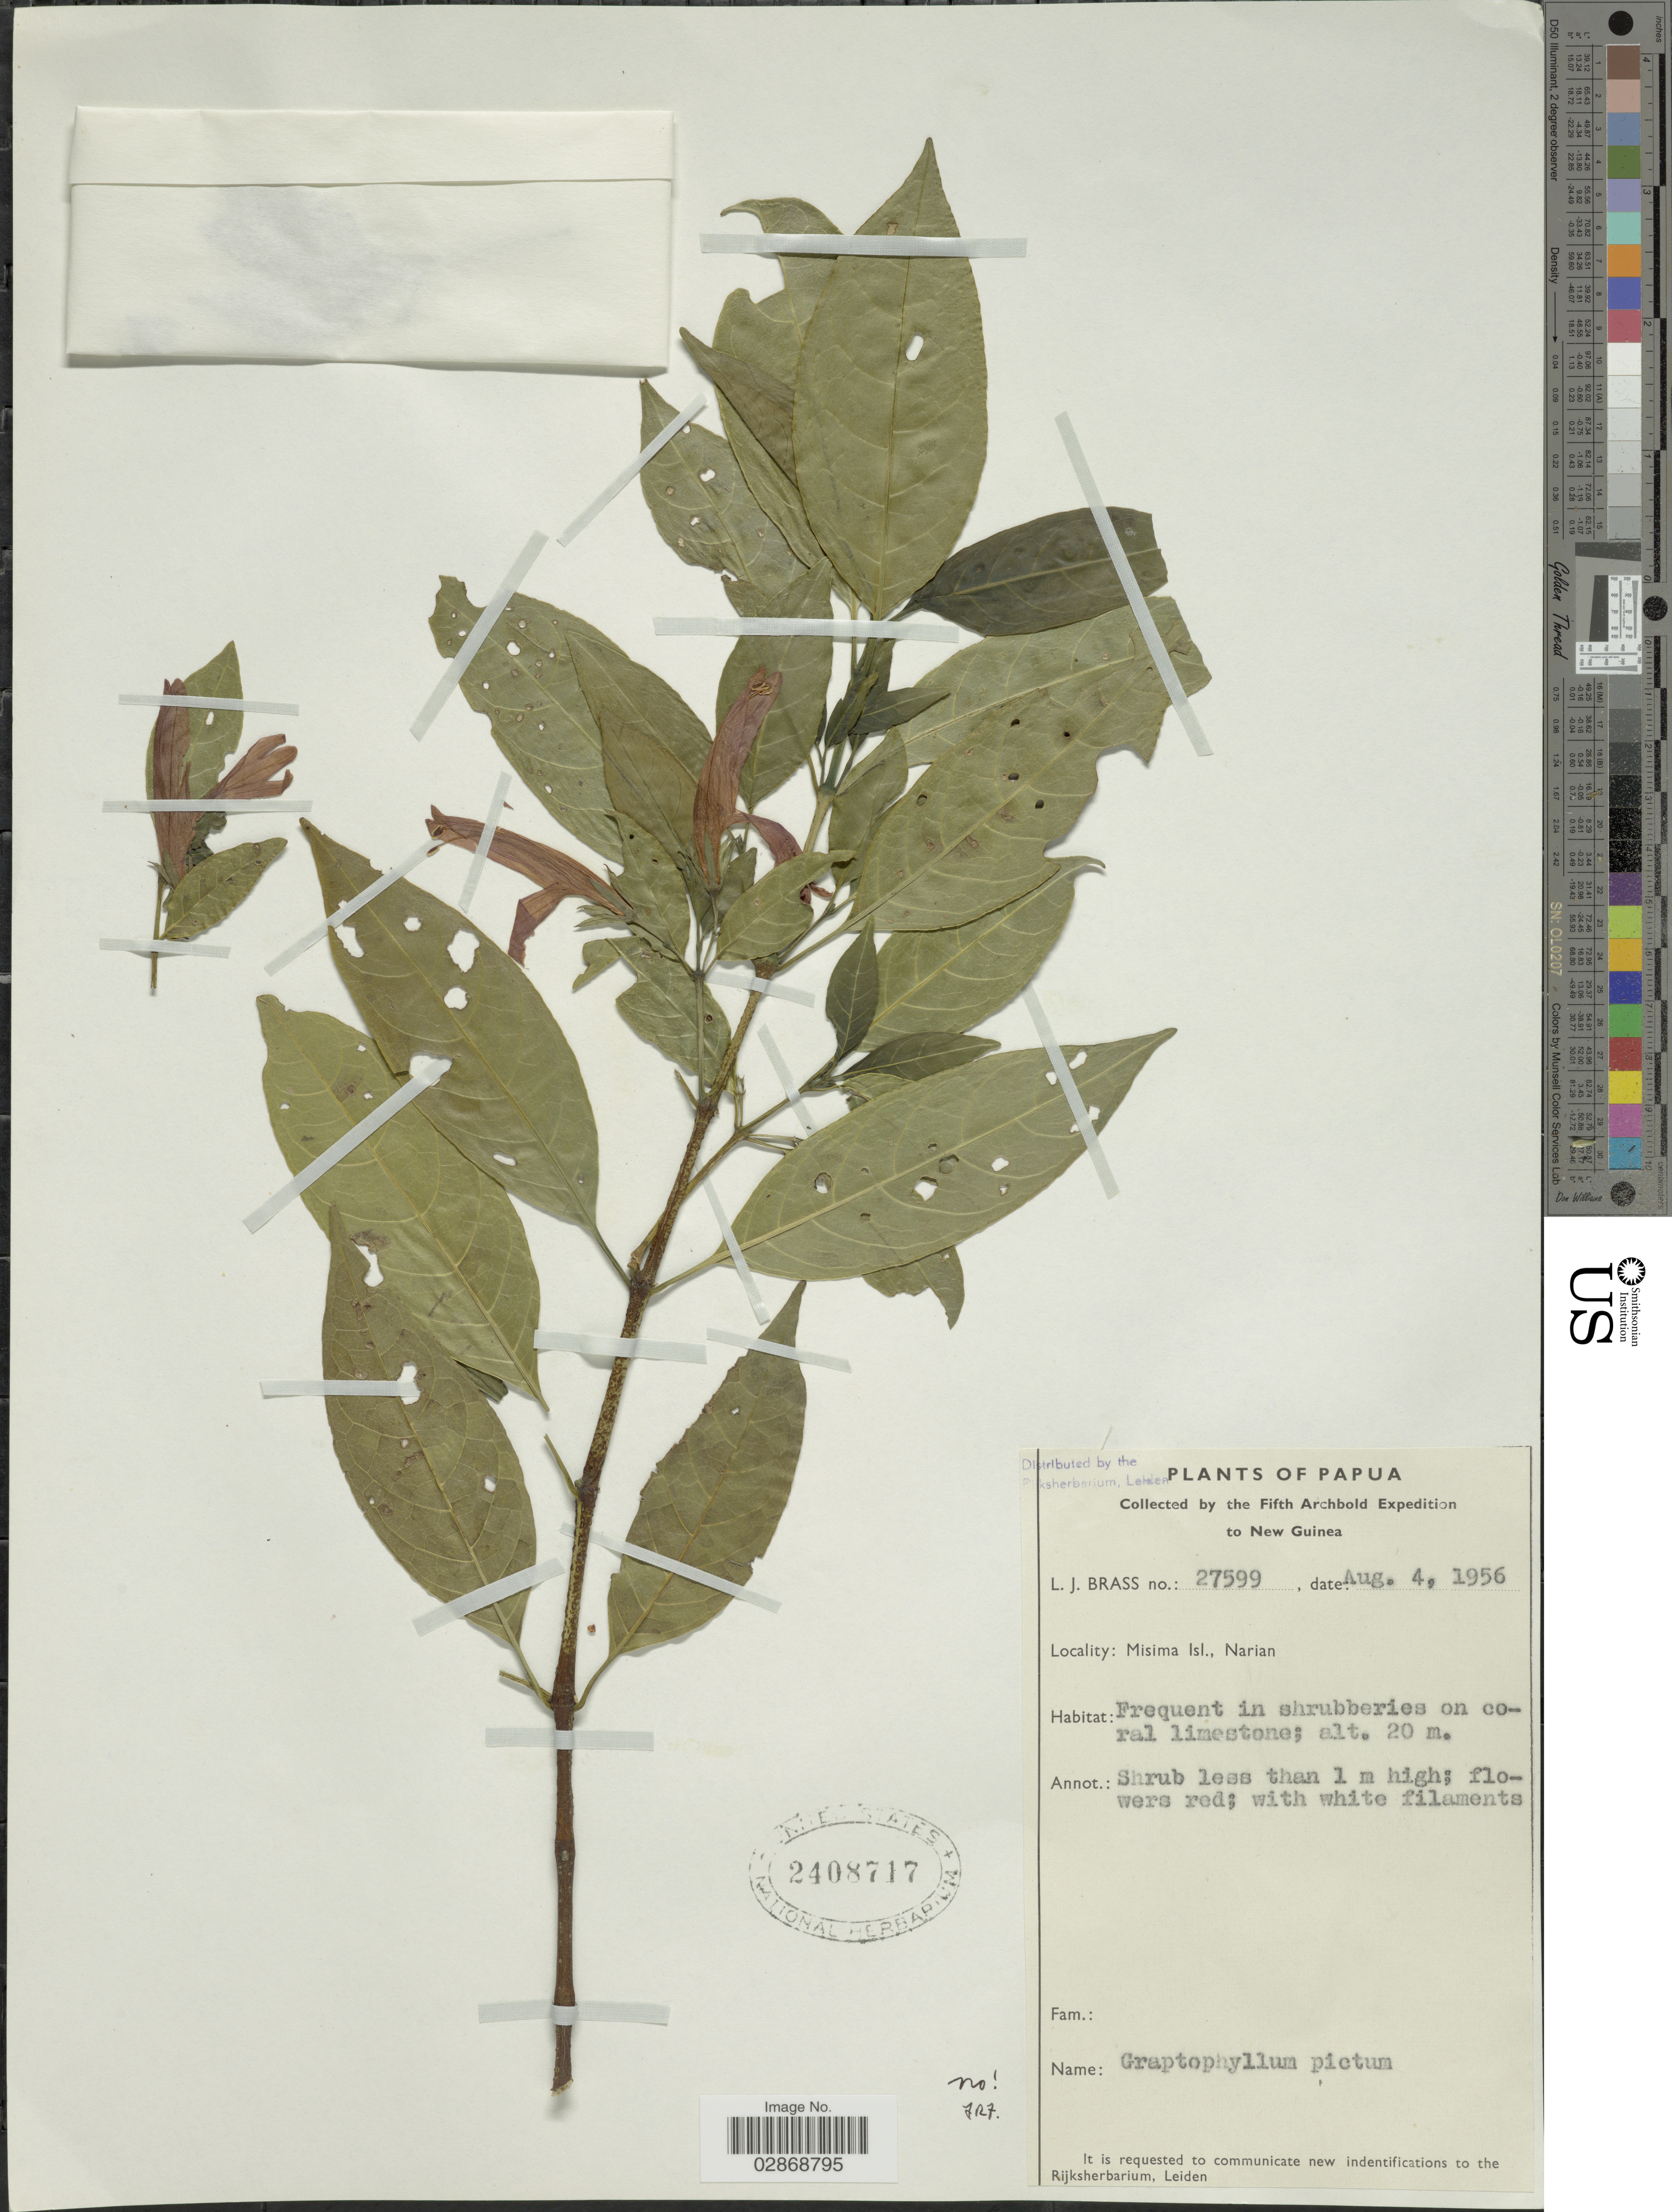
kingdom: Plantae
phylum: Tracheophyta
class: Magnoliopsida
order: Lamiales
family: Acanthaceae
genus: Graptophyllum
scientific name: Graptophyllum sp.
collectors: L. J. Brass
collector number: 27599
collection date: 1956-08-04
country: Papua New Guinea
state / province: Milne Bay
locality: Papua. Misima Isl., Narian.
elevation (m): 20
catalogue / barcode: US 2408717